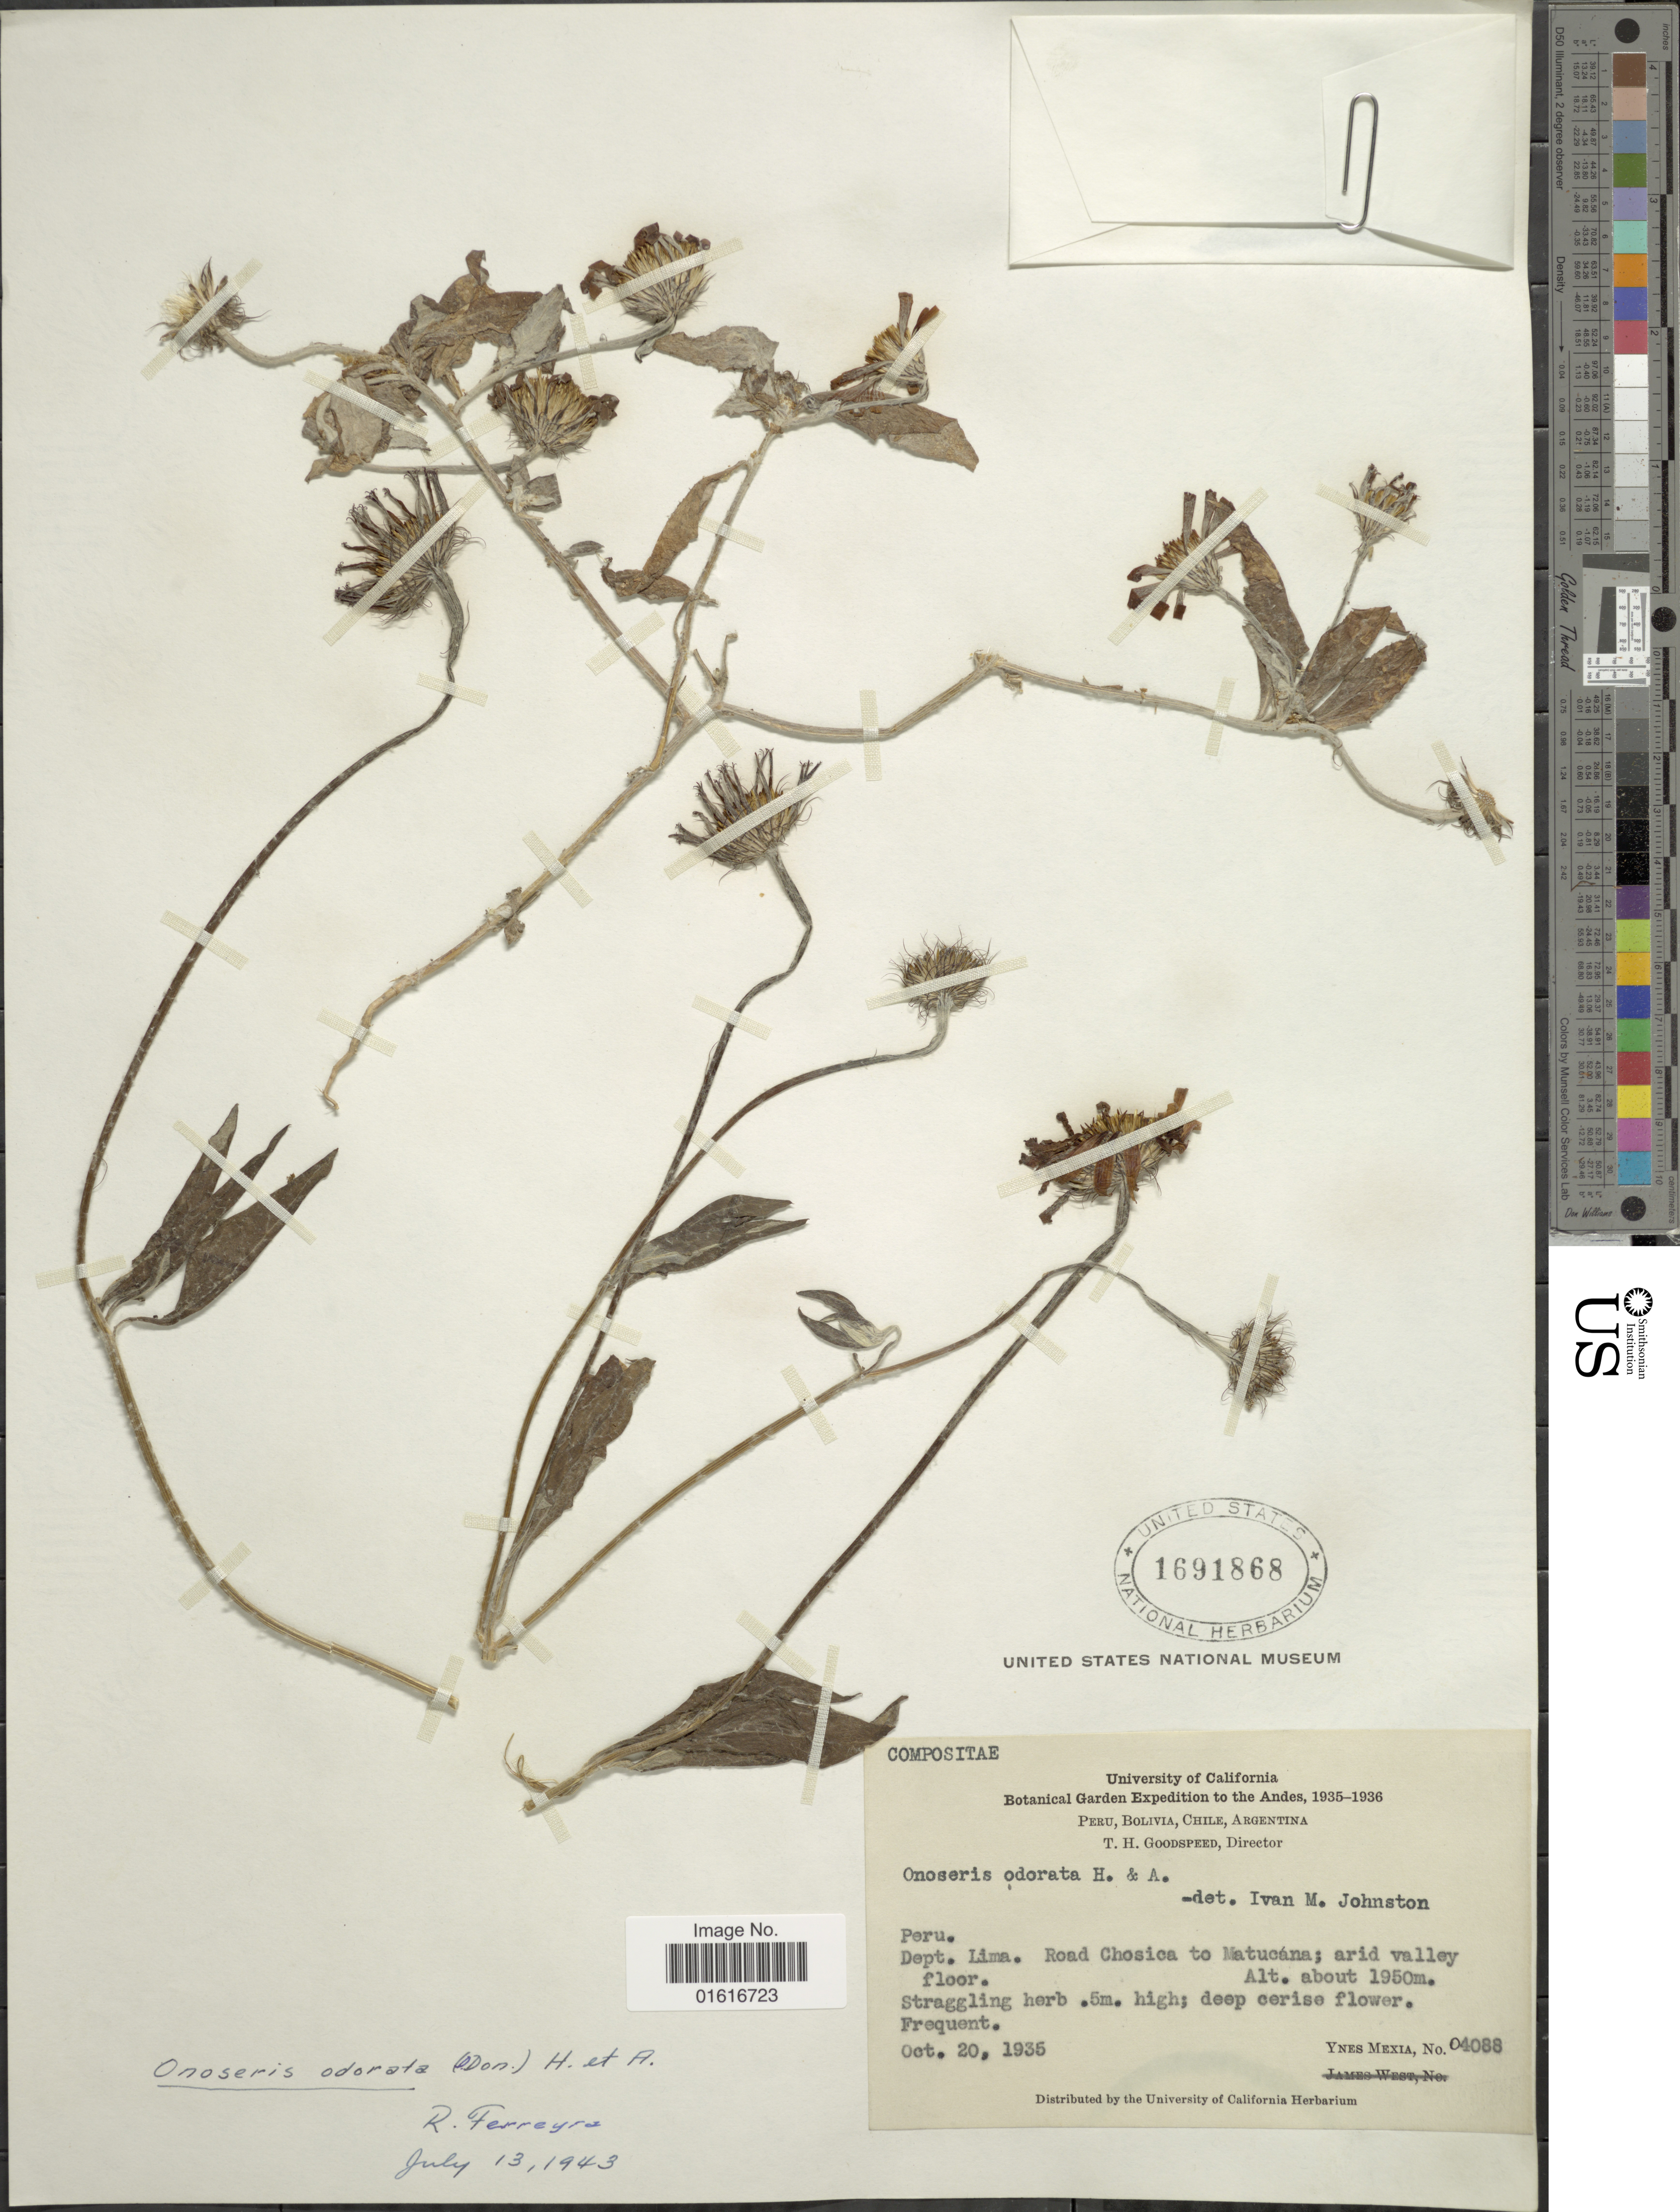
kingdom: Plantae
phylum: Tracheophyta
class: Magnoliopsida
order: Asterales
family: Asteraceae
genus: Onoseris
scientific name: Onoseris odorata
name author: (D. Don) Hook. & Arn.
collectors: Y. Mexia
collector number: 04088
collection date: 1935-10-20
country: Peru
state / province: Lima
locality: The Andes, Road Chosica to Matucana; arid valley floor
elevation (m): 1950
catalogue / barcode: US 1691868